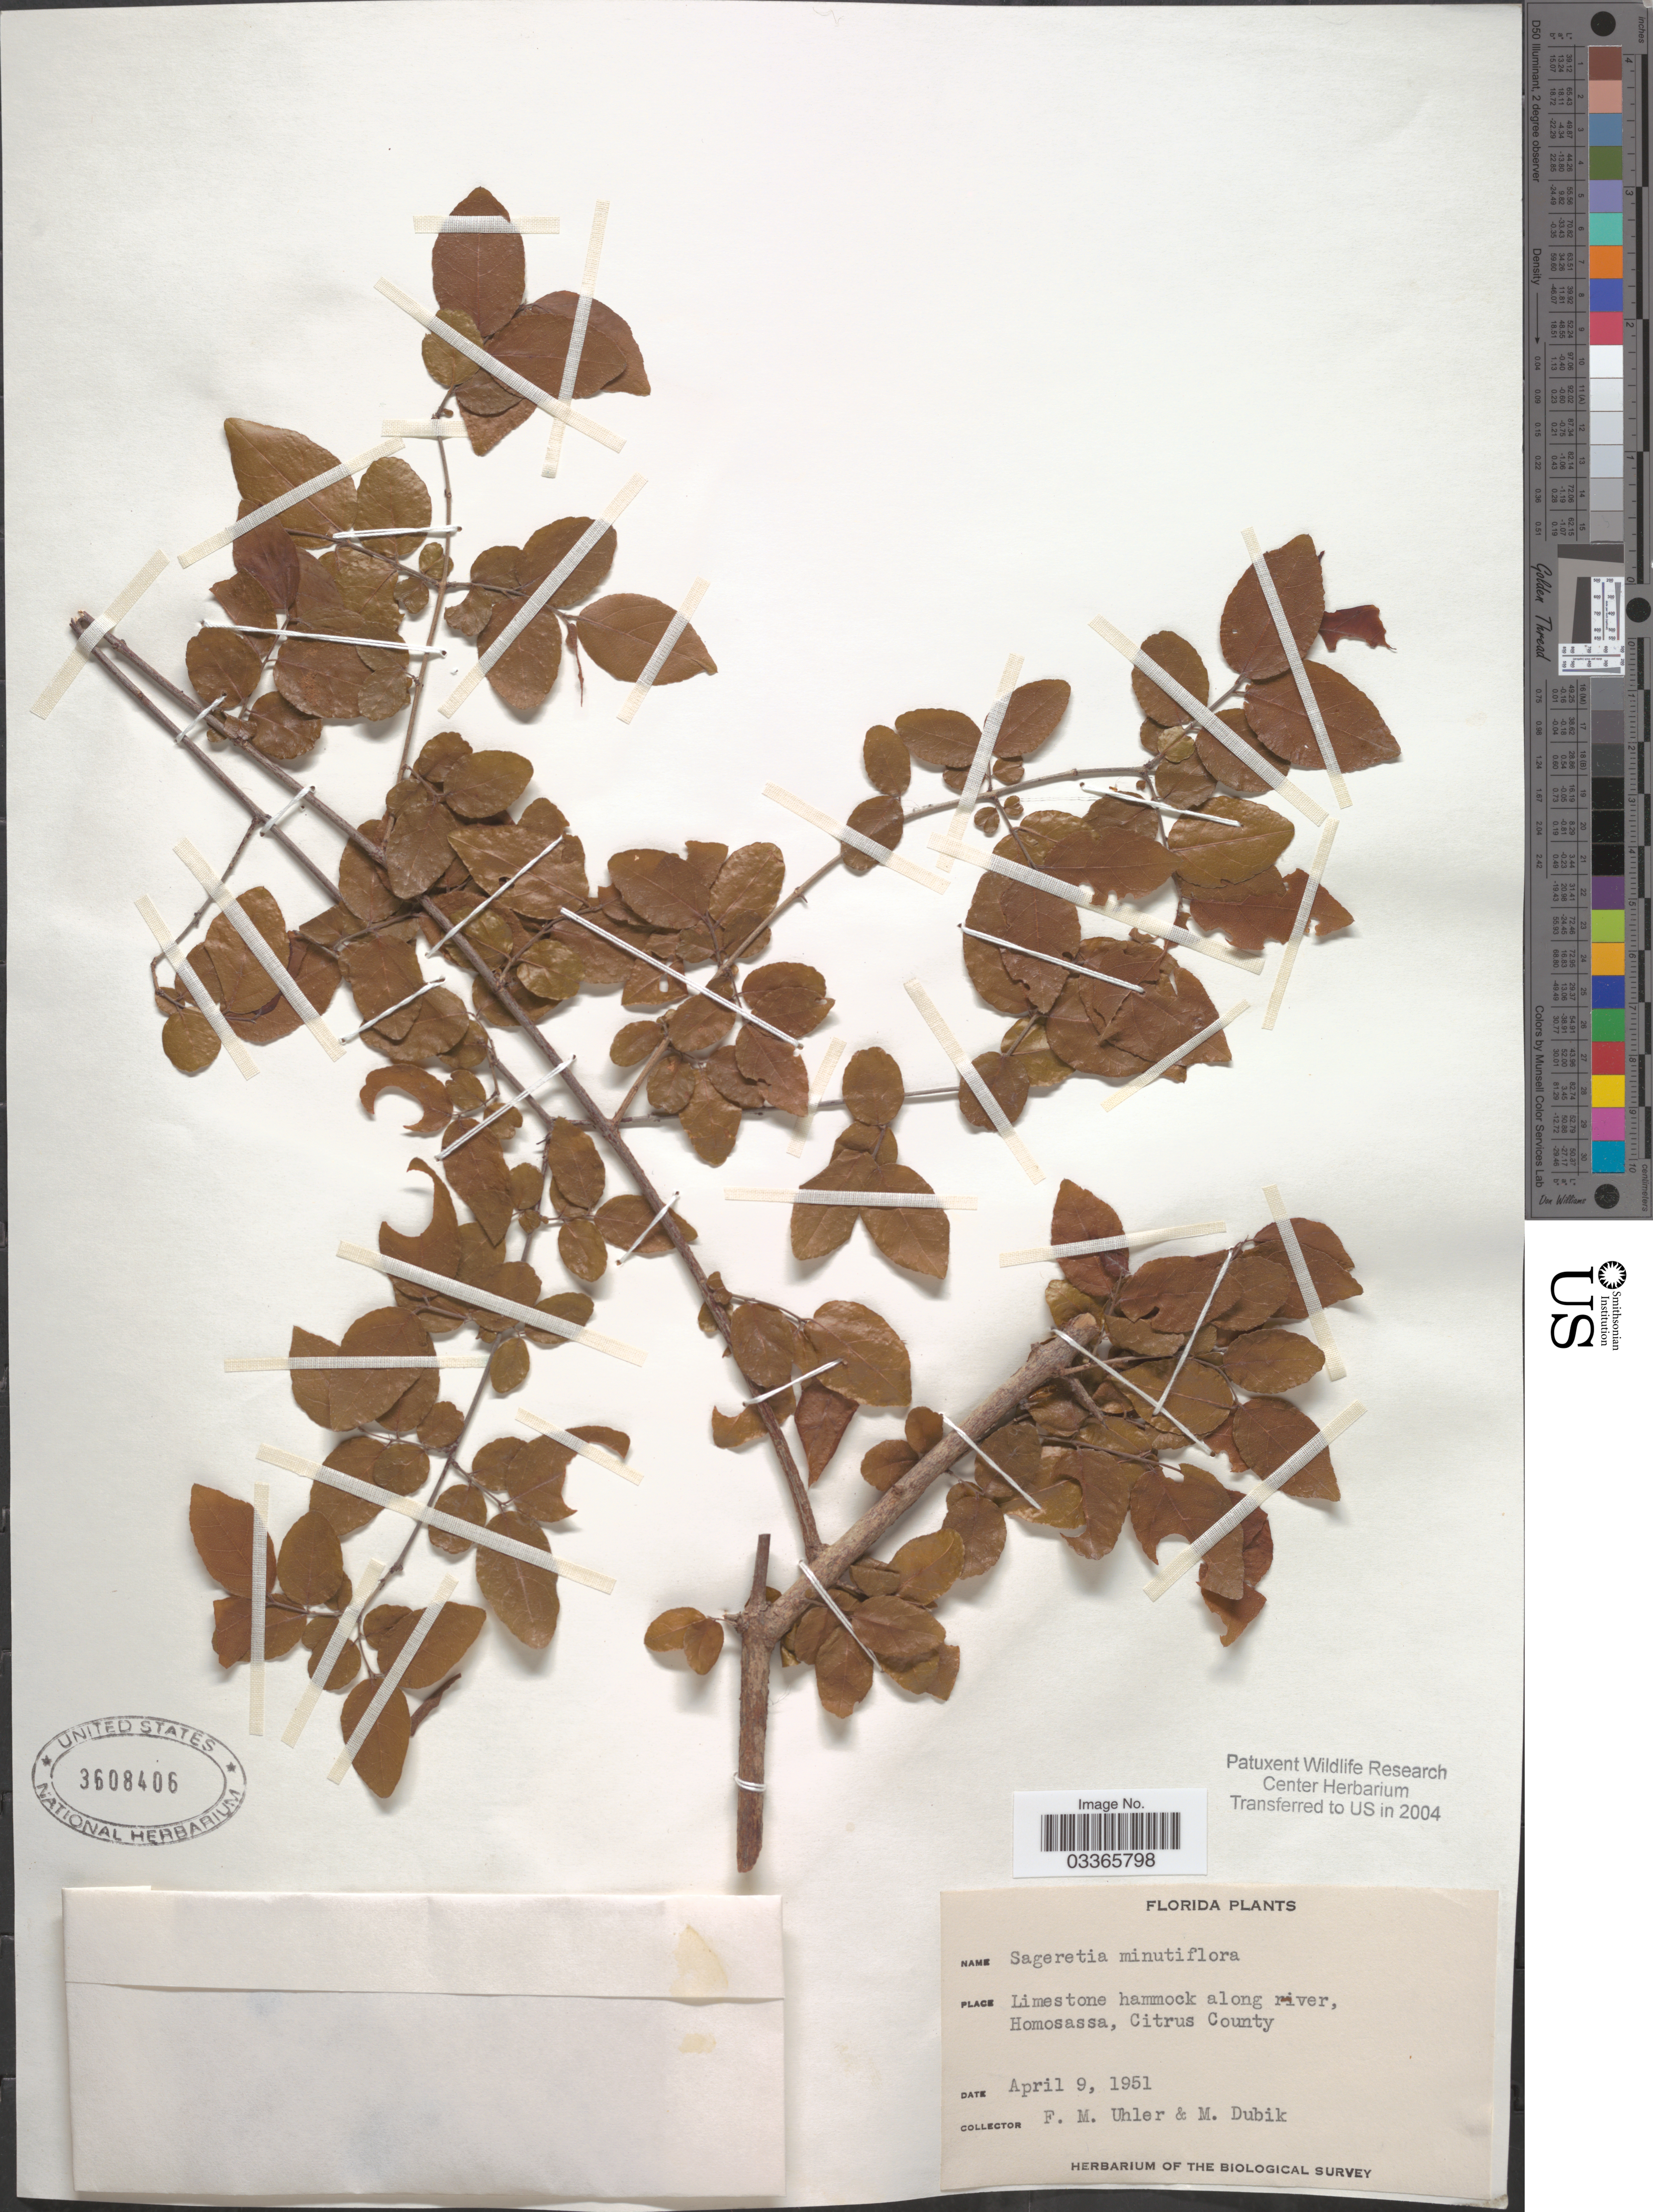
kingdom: Plantae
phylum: Tracheophyta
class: Magnoliopsida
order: Rosales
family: Rhamnaceae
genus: Sageretia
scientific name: Sageretia minutiflora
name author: (Michx.) Trel.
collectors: F. M. Uhler & M. Dubik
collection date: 1951-04-09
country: United States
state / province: Florida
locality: Limestone hammock along river, Homosassa, Citrus County.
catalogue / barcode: US 3608406